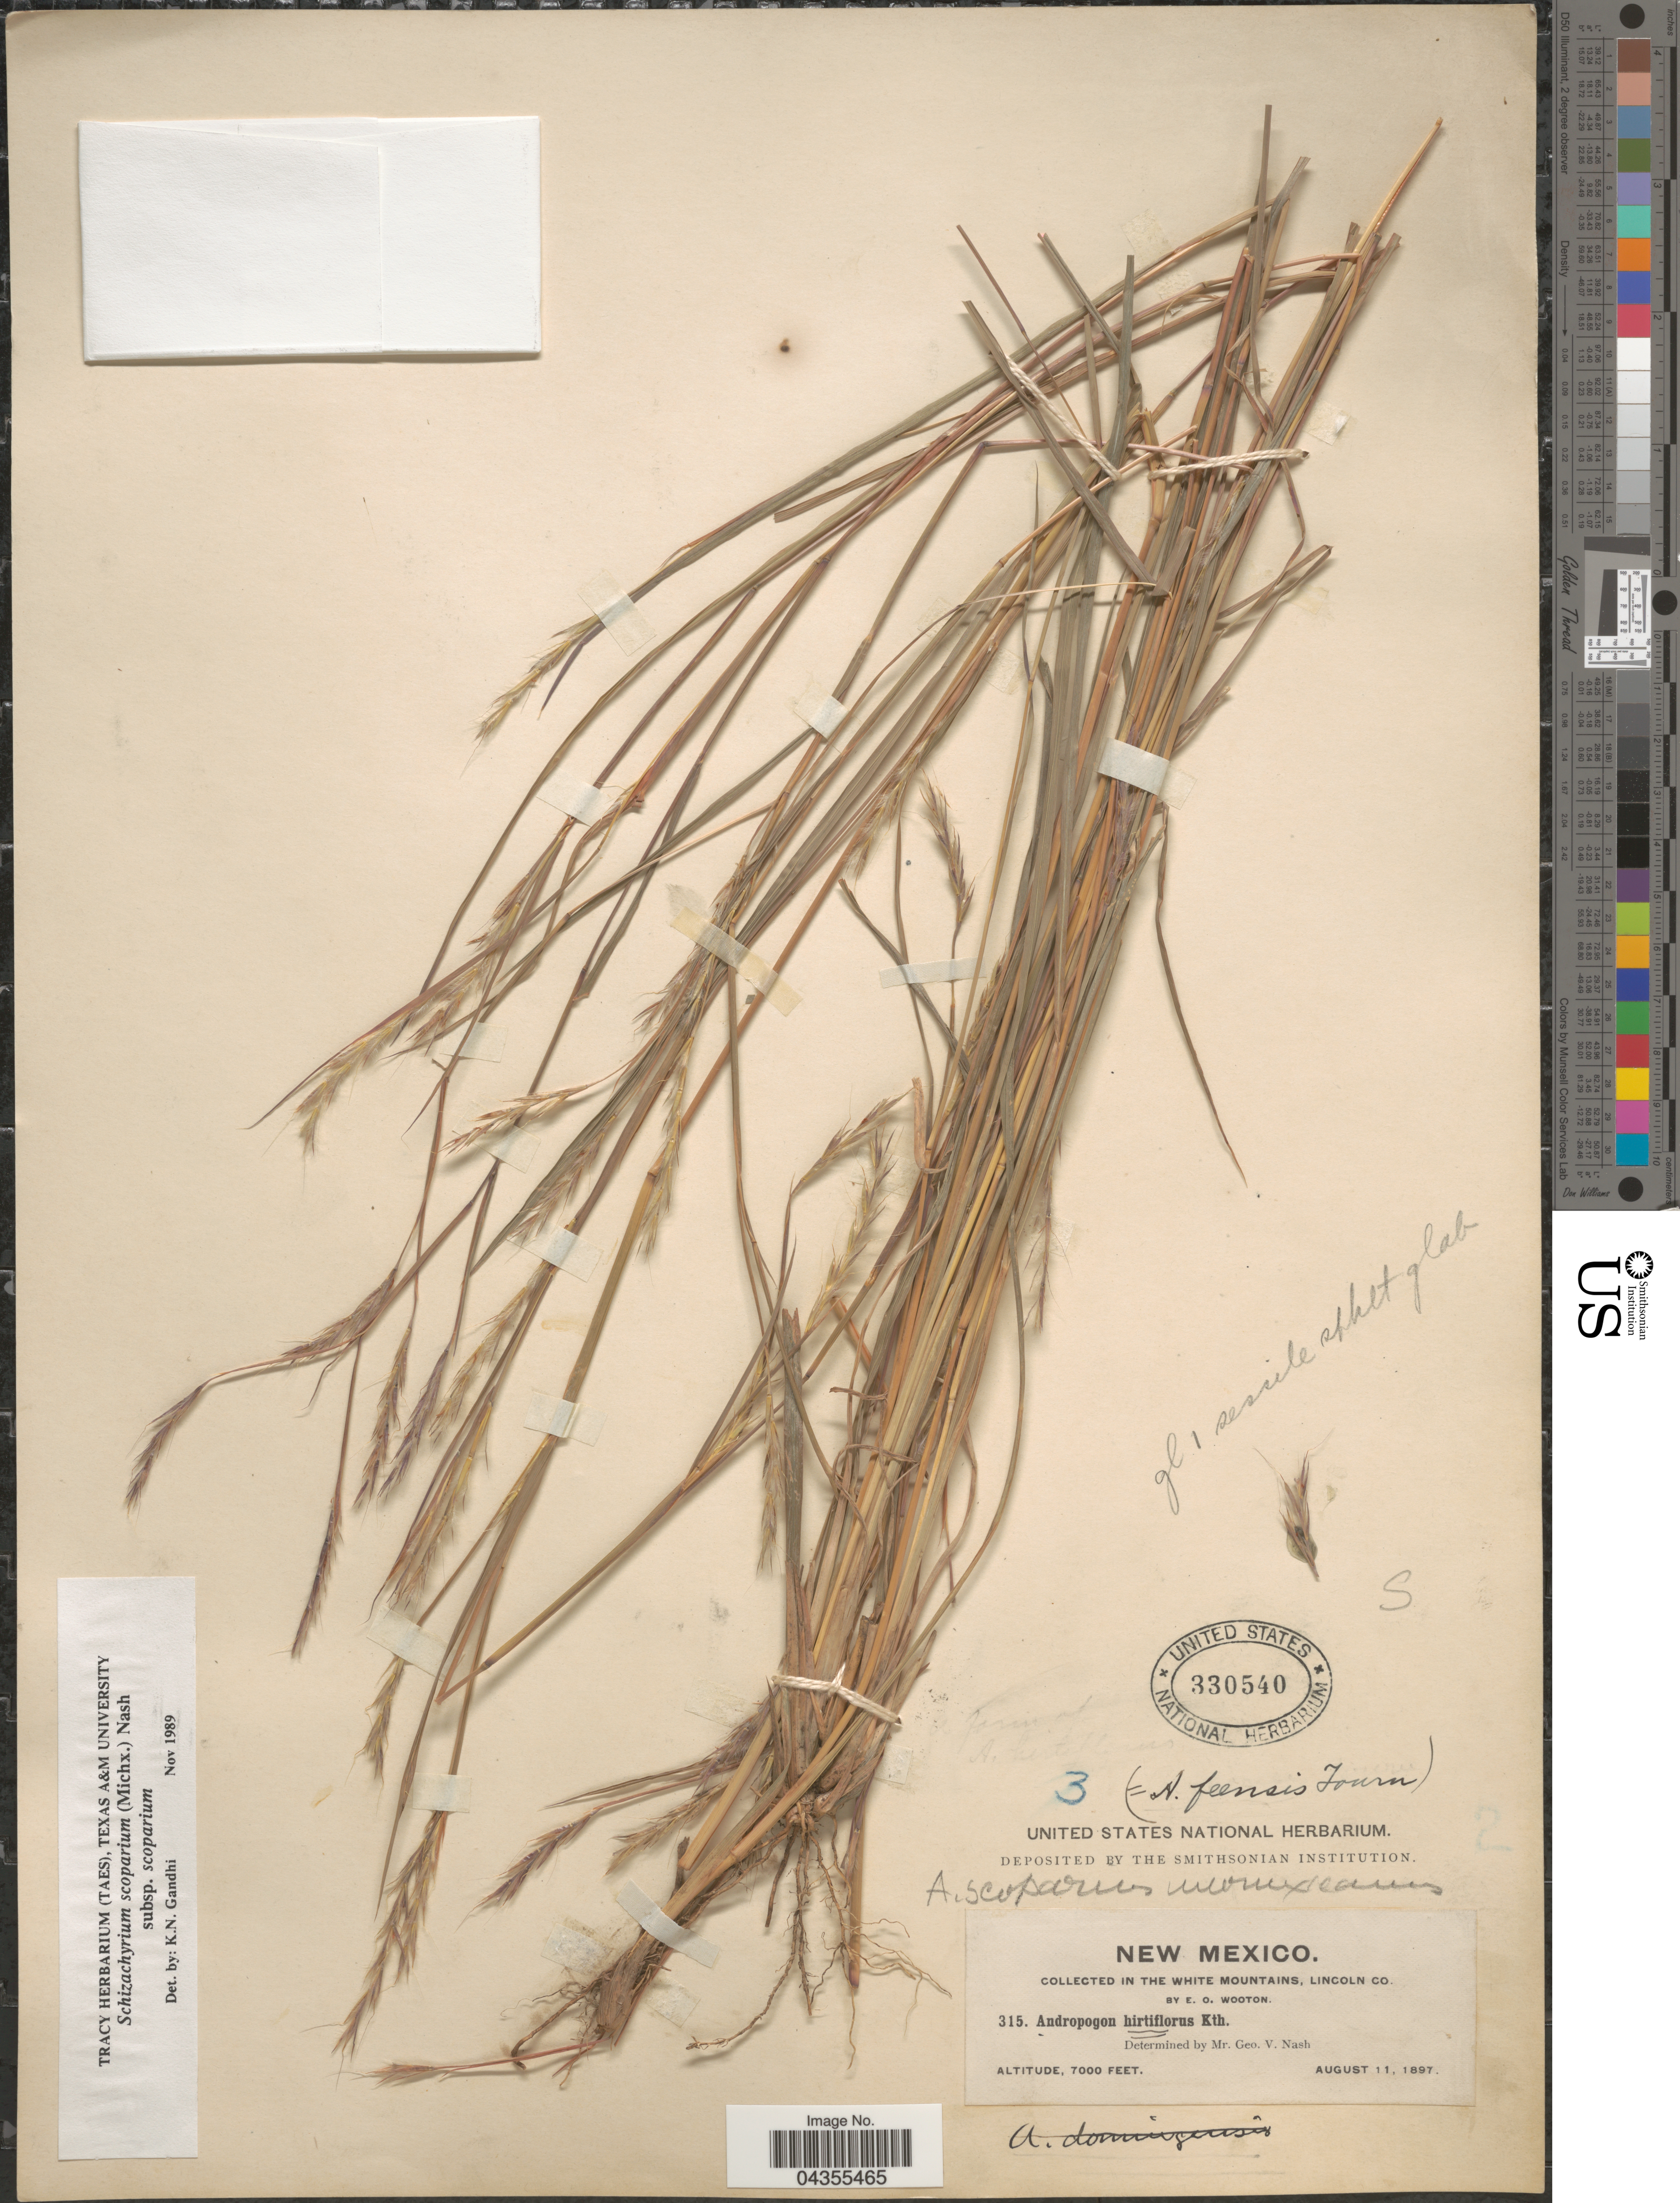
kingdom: Plantae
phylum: Tracheophyta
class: Liliopsida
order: Poales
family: Poaceae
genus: Schizachyrium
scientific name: Schizachyrium scoparium var. scoparium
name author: (Michx.) Nash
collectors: E. O. Wooton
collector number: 315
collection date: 1897-08-11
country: United States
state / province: New Mexico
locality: In the White Mountains, Lincoln Co.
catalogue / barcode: US 330540